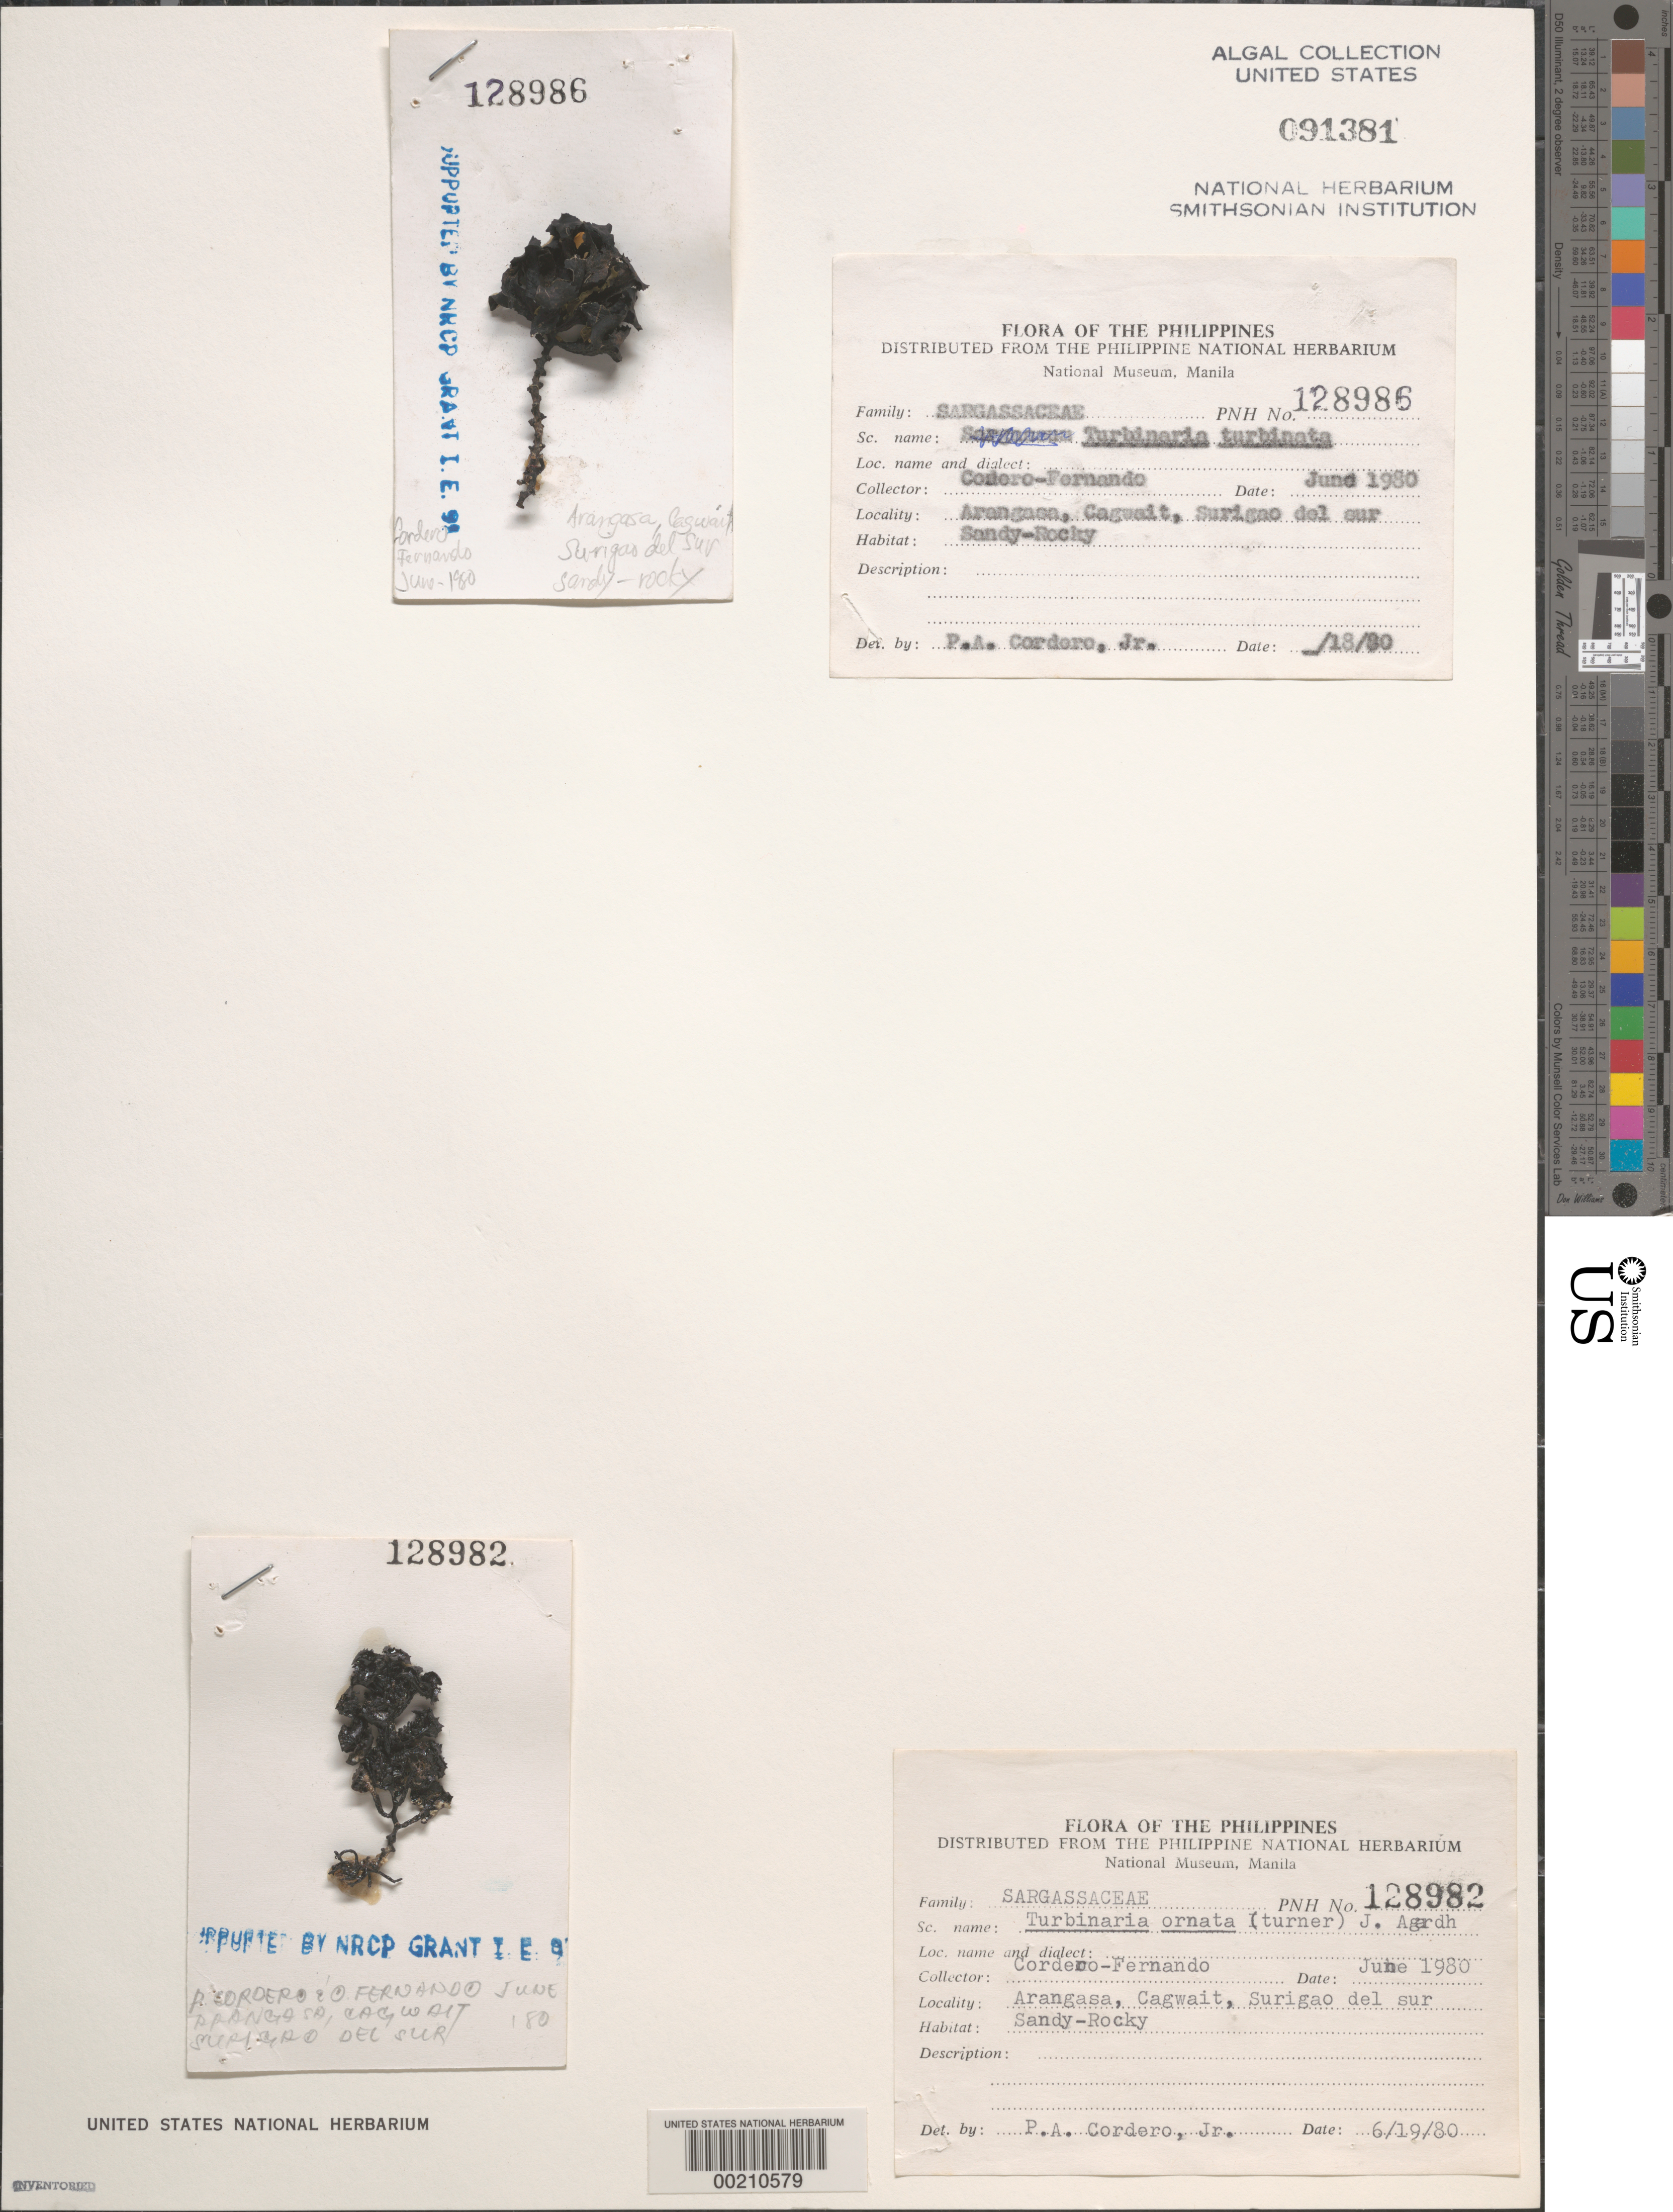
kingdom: Chromista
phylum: Ochrophyta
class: Phaeophyceae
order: Fucales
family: Sargassaceae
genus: Turbinaria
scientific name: Turbinaria ornata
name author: (Turner) J. Agardh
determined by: Cordero, P. A., Jr.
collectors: P. A. Cordero & O. Fernando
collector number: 128982 & 128986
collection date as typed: Jun 1980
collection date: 1980-06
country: Philippines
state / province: Caraga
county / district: Surigao del Sur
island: Mindanao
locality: Arangasa, Cagwait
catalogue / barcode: US 91381